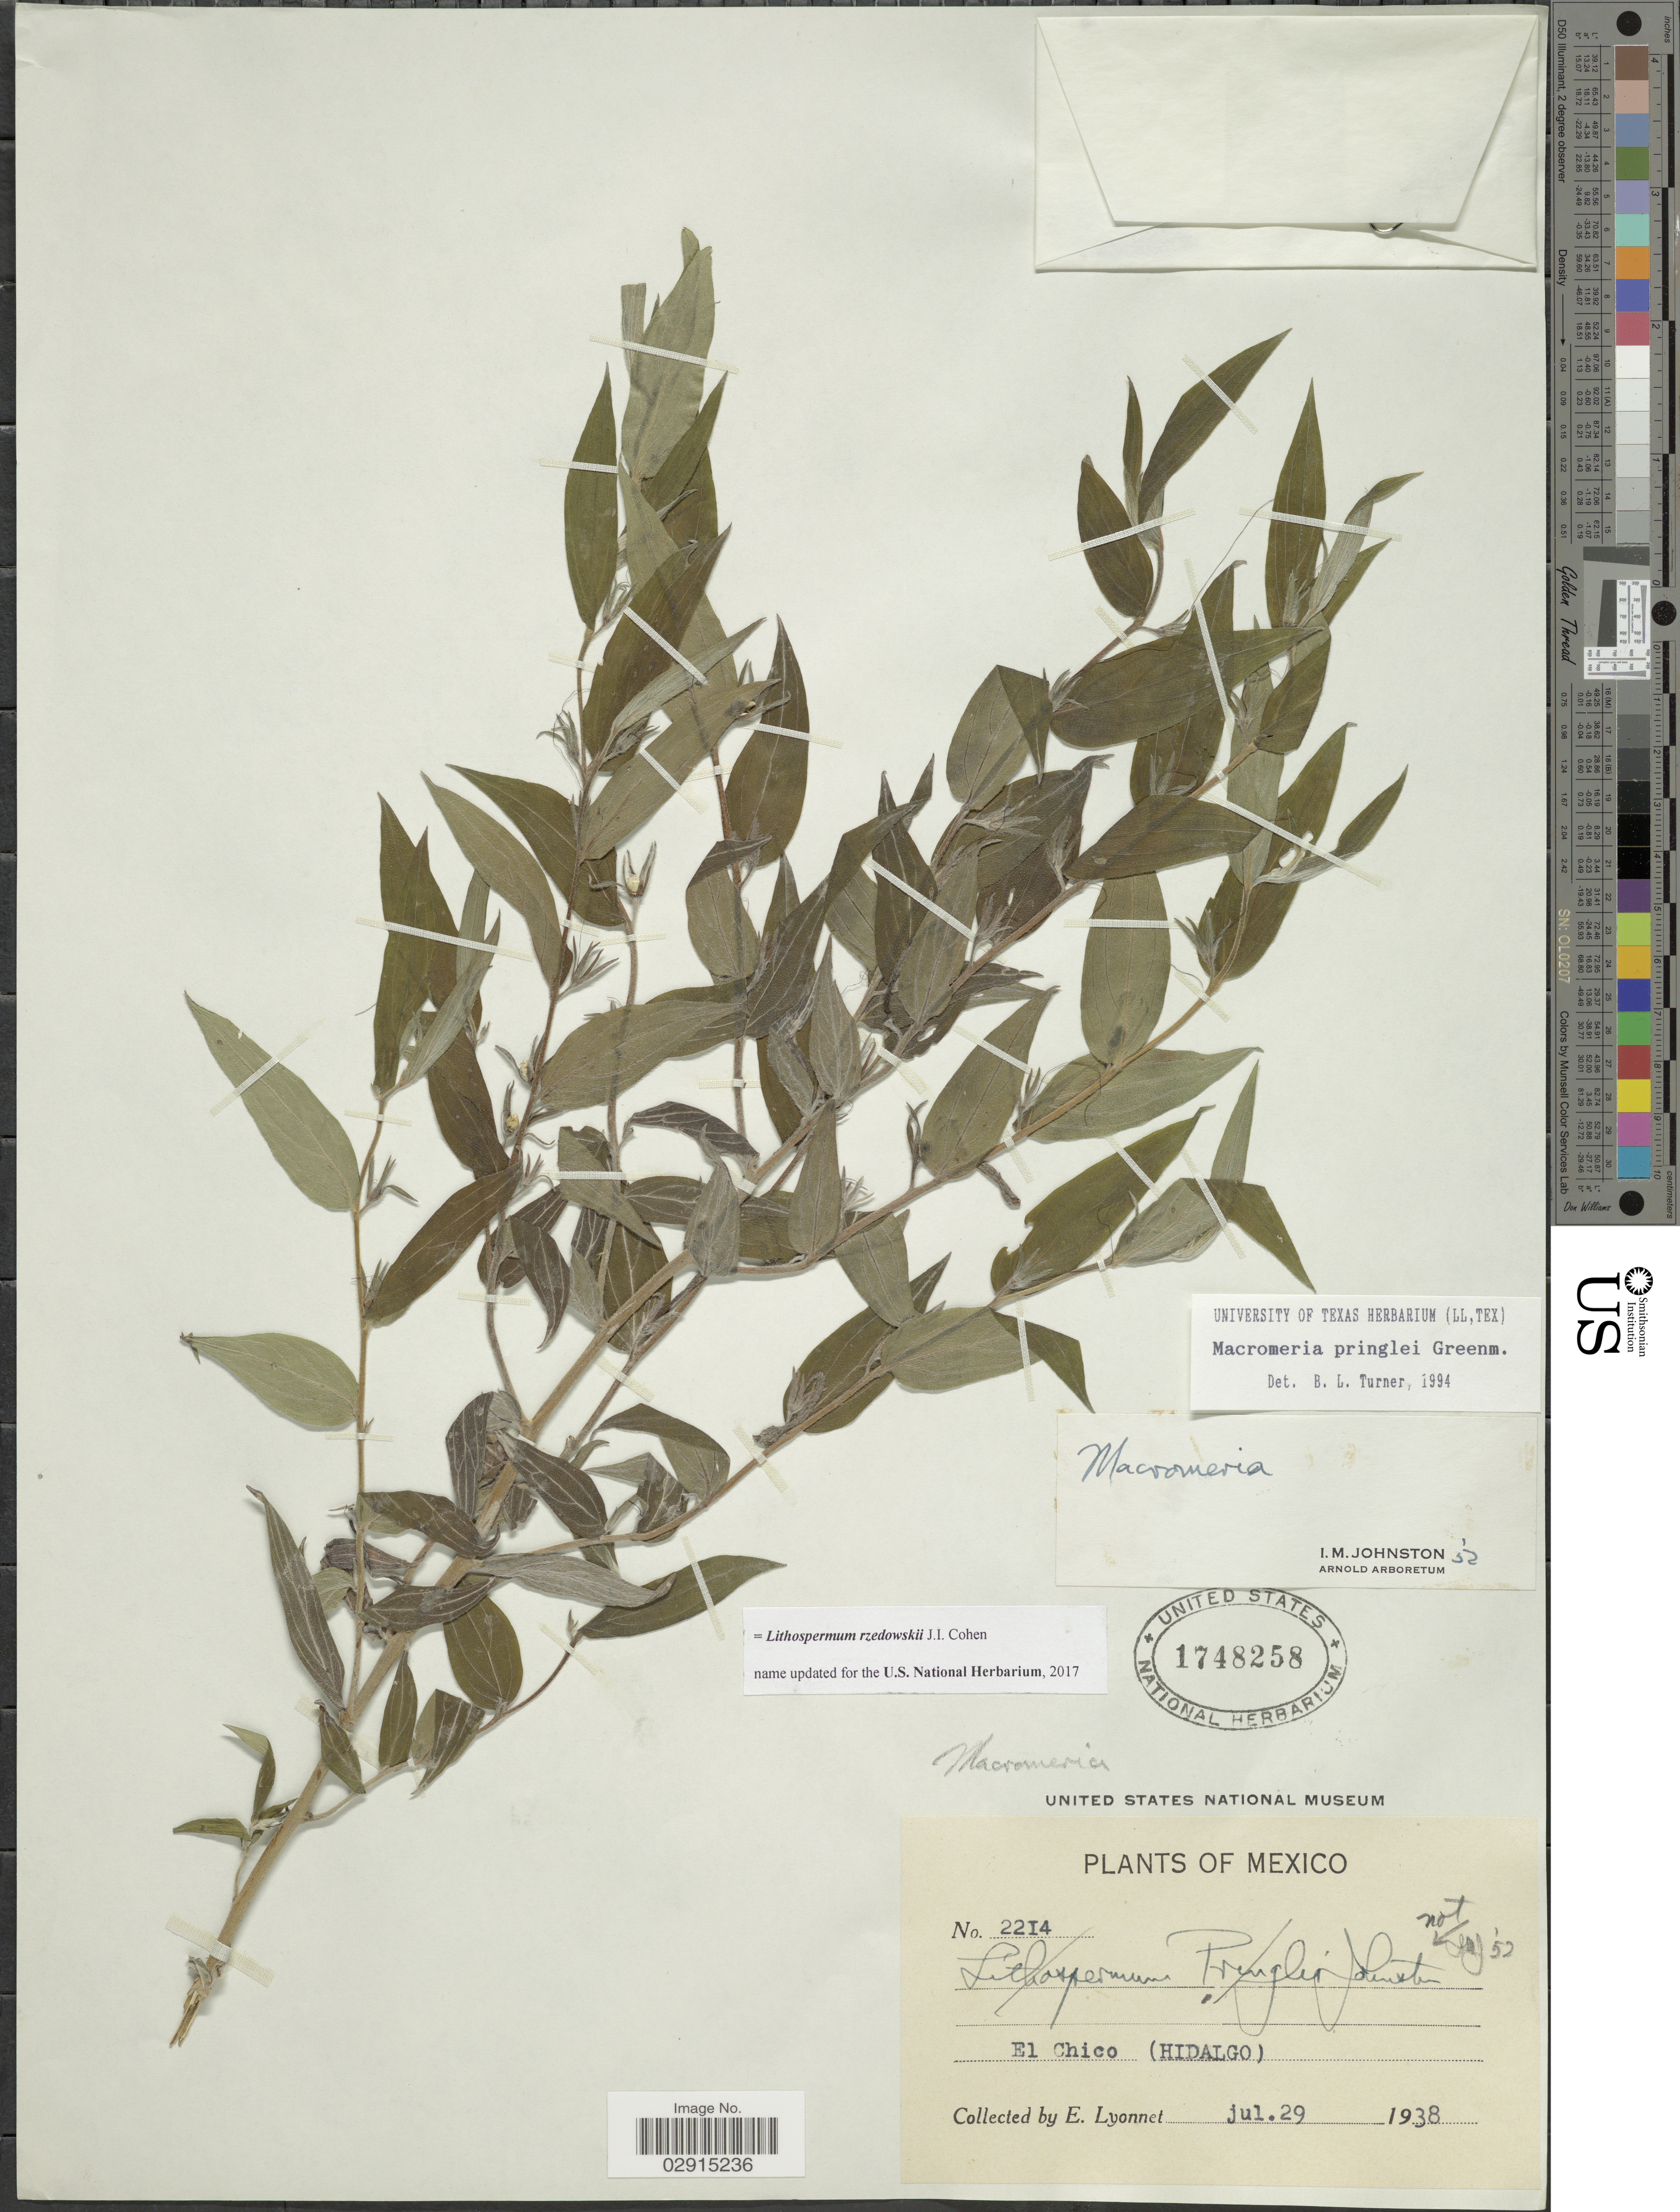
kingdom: Plantae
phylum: Tracheophyta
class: Magnoliopsida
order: Boraginales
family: Boraginaceae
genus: Lithospermum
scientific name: Lithospermum rzedowskii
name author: Cohen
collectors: E. Lyonnet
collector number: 2214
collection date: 1938-07-29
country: Mexico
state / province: Hidalgo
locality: El Chico (Hidalgo).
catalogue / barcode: US 1748258